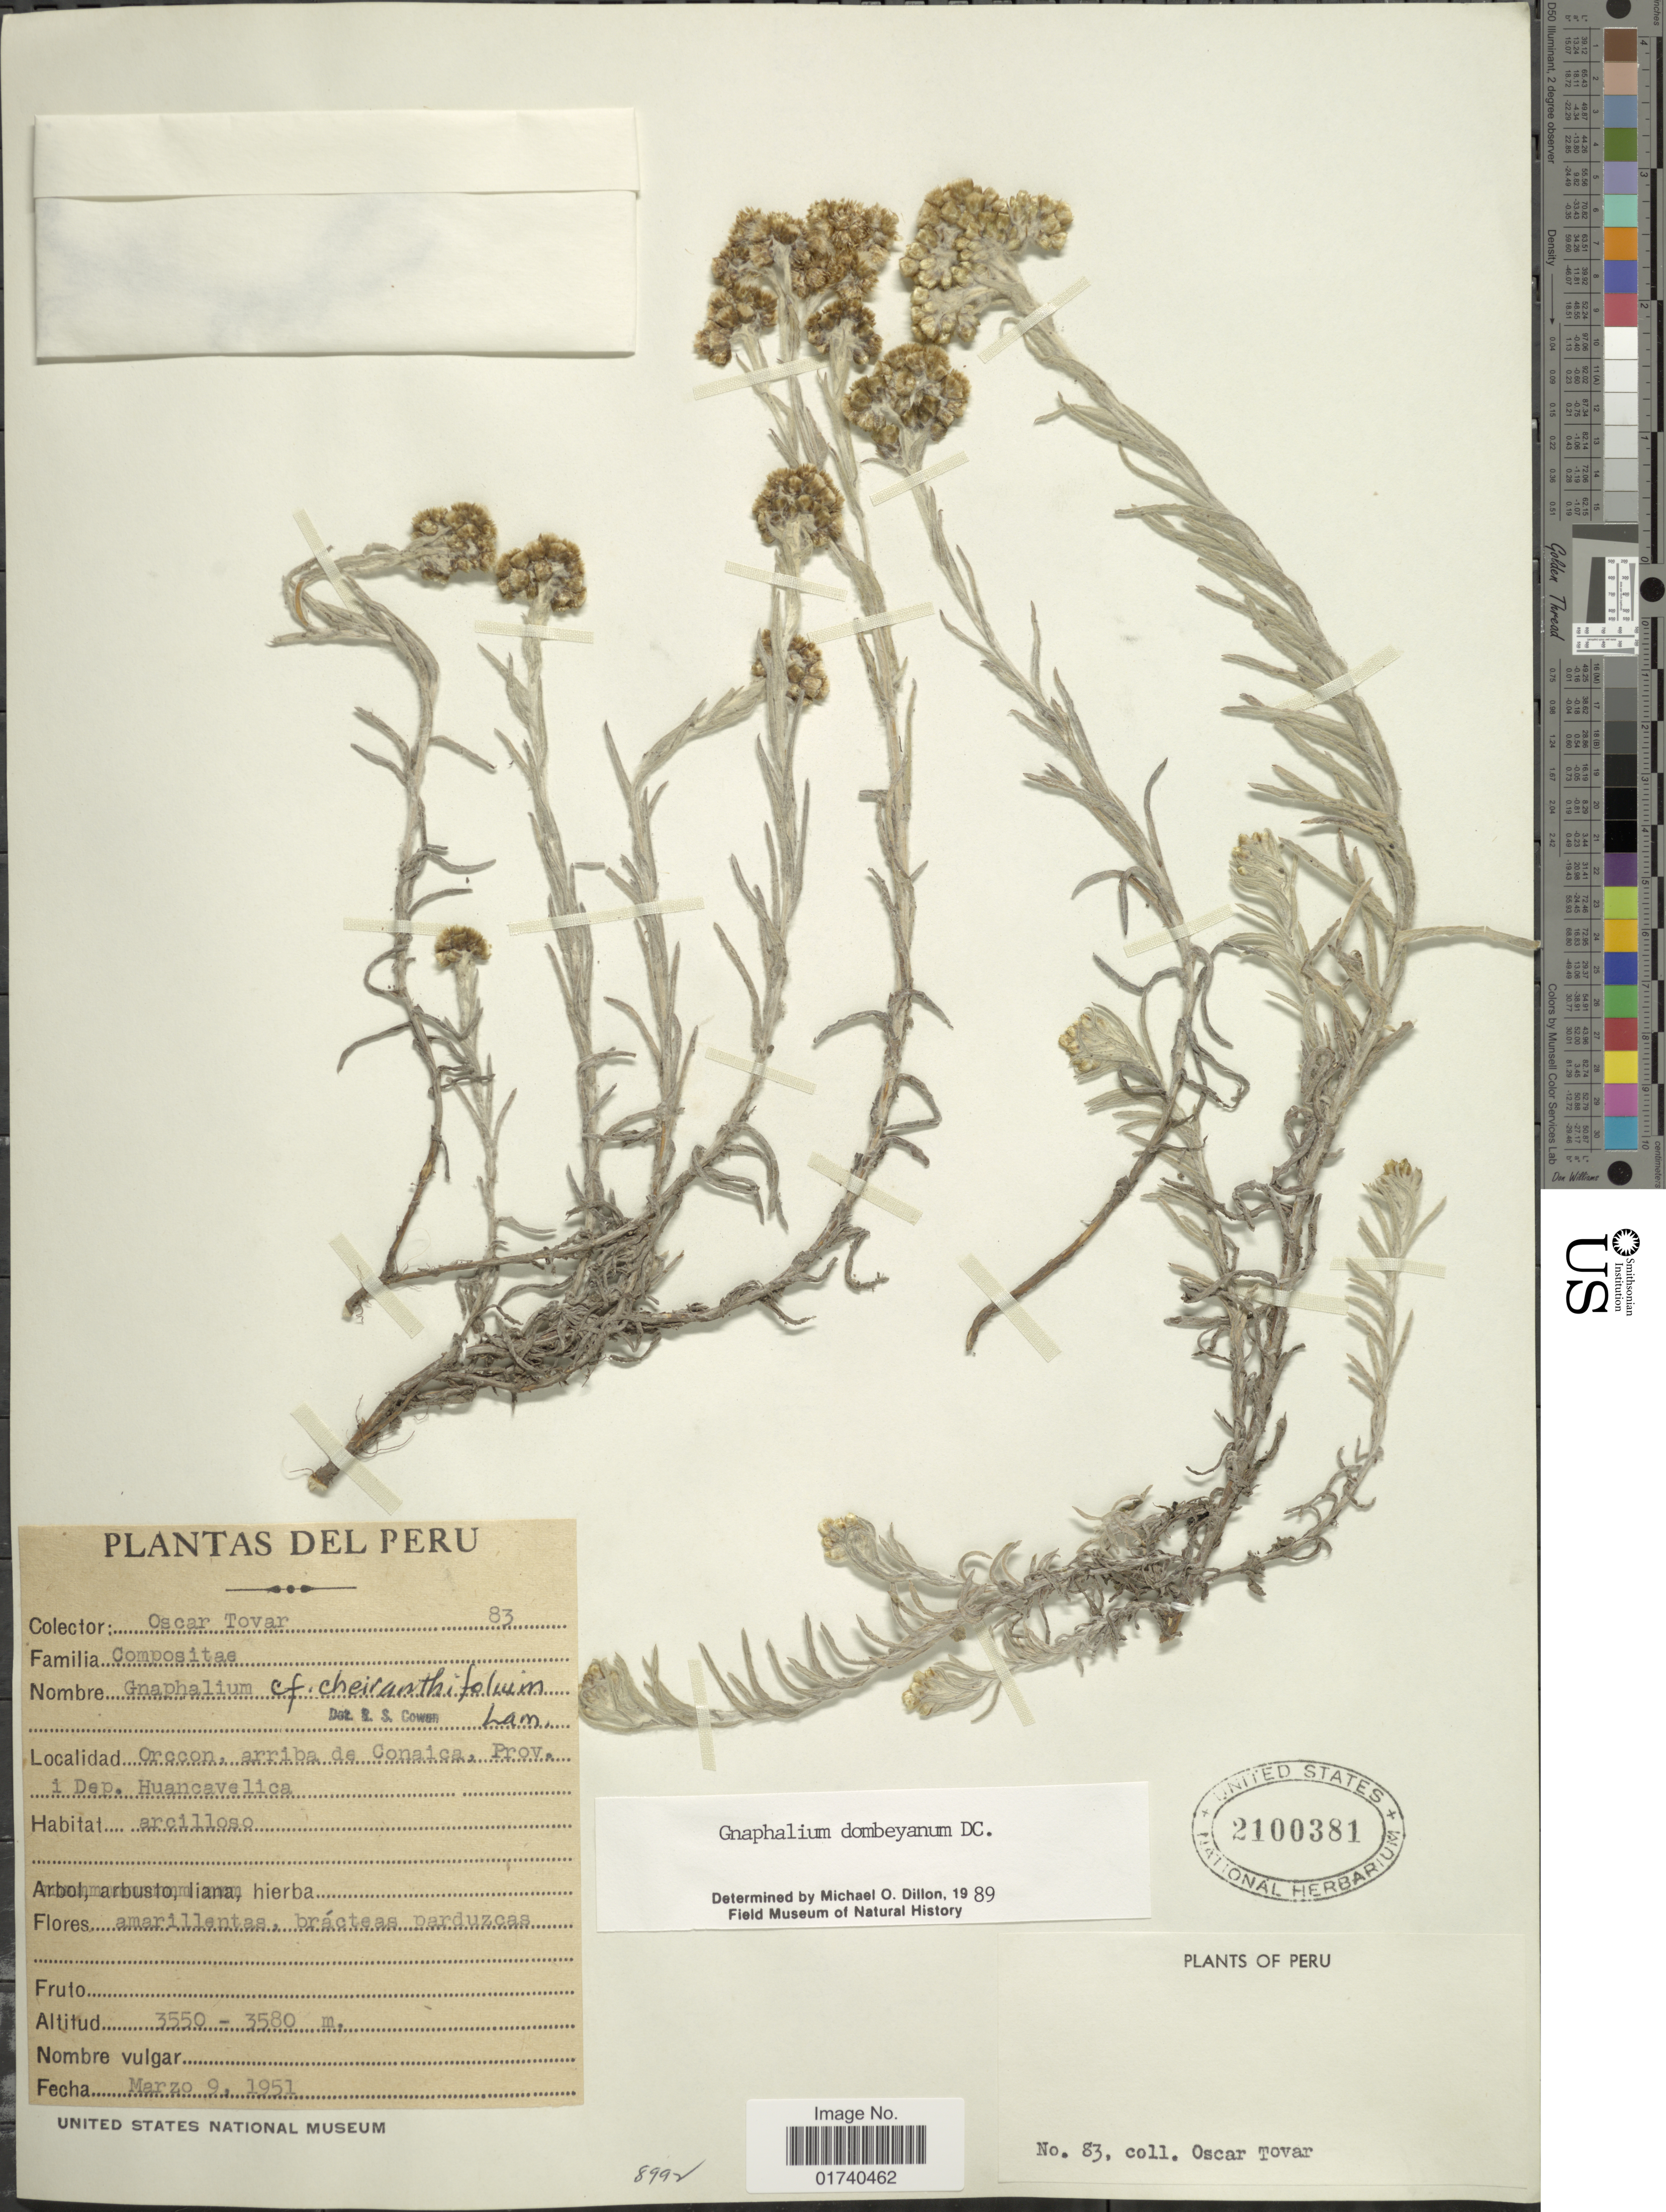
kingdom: Plantae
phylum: Tracheophyta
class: Magnoliopsida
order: Asterales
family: Asteraceae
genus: Pseudognaphalium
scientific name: Pseudognaphalium dombeyanum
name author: (DC.) Anderb.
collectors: O. Tovar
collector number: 83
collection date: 1951-03-09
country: Peru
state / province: Huancavelica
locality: Orccon, arriba de Conaica, Prov. i Dep Huancavelica.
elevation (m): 3550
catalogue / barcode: US 2100381